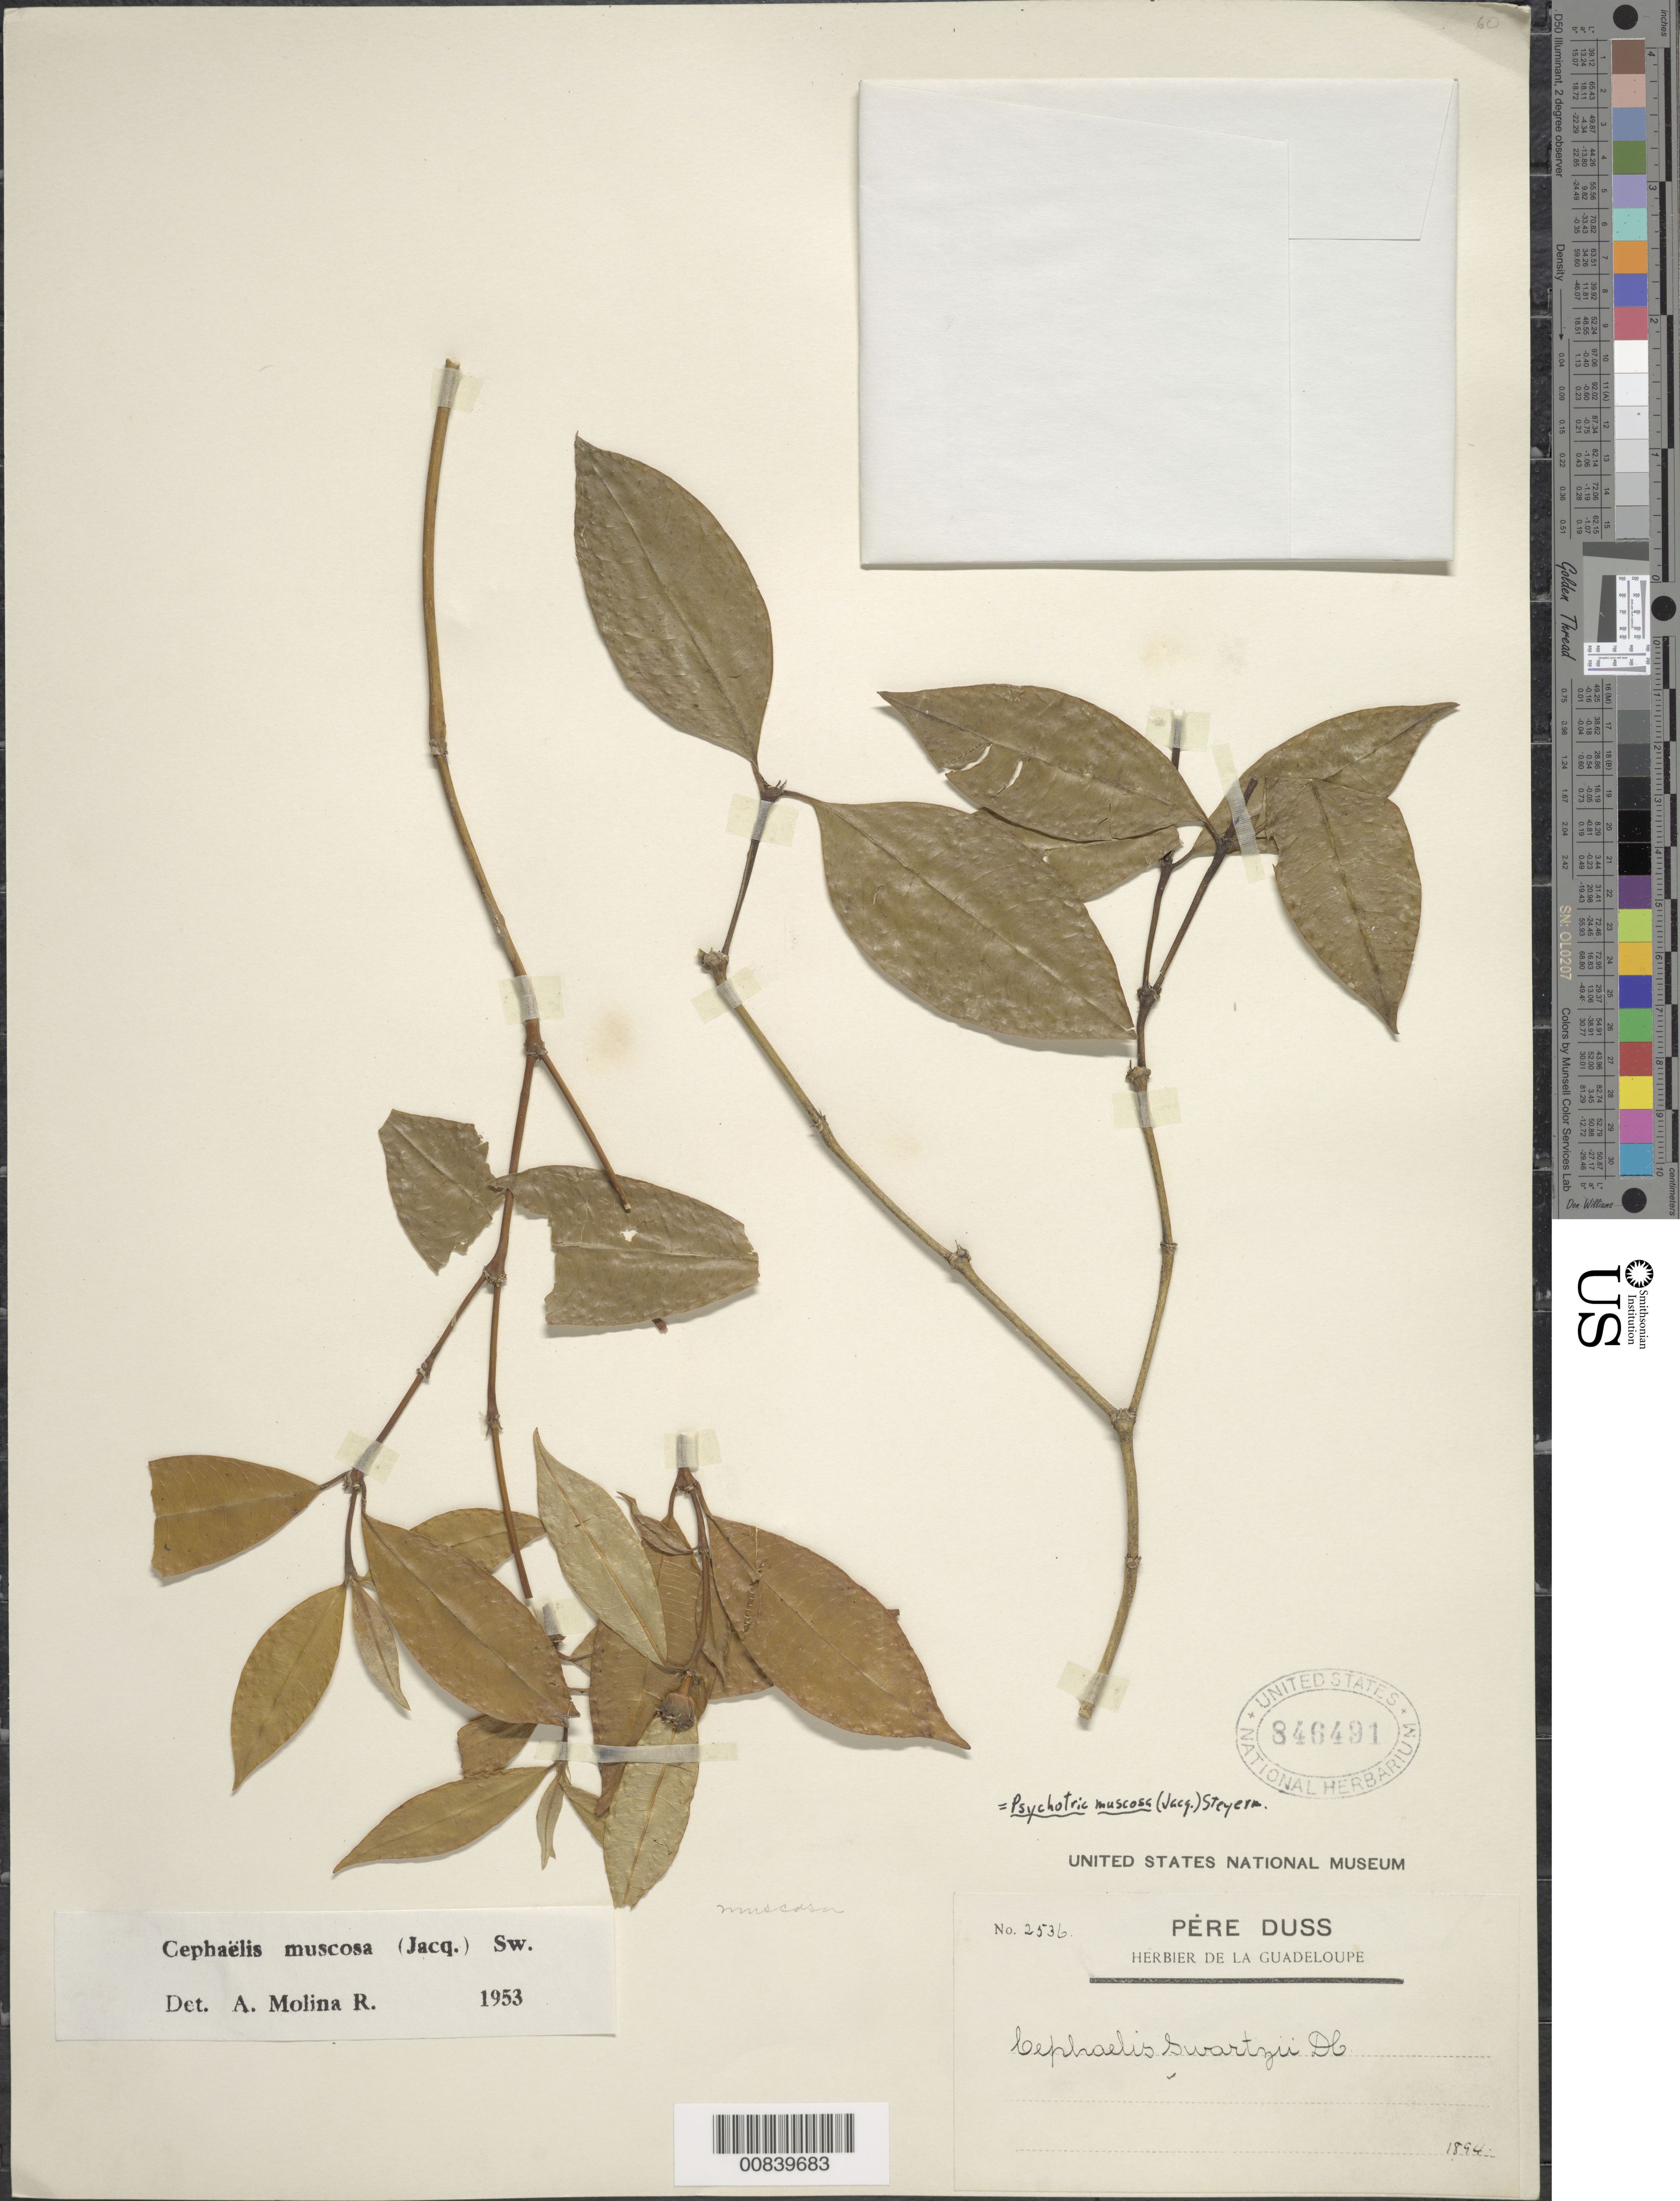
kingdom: Plantae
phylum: Tracheophyta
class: Magnoliopsida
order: Gentianales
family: Rubiaceae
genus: Psychotria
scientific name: Psychotria mucosa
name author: (Jacq.) Steyerm.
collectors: Père Duss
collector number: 2536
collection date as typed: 1894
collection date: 1894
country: Guadeloupe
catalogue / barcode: US 846491